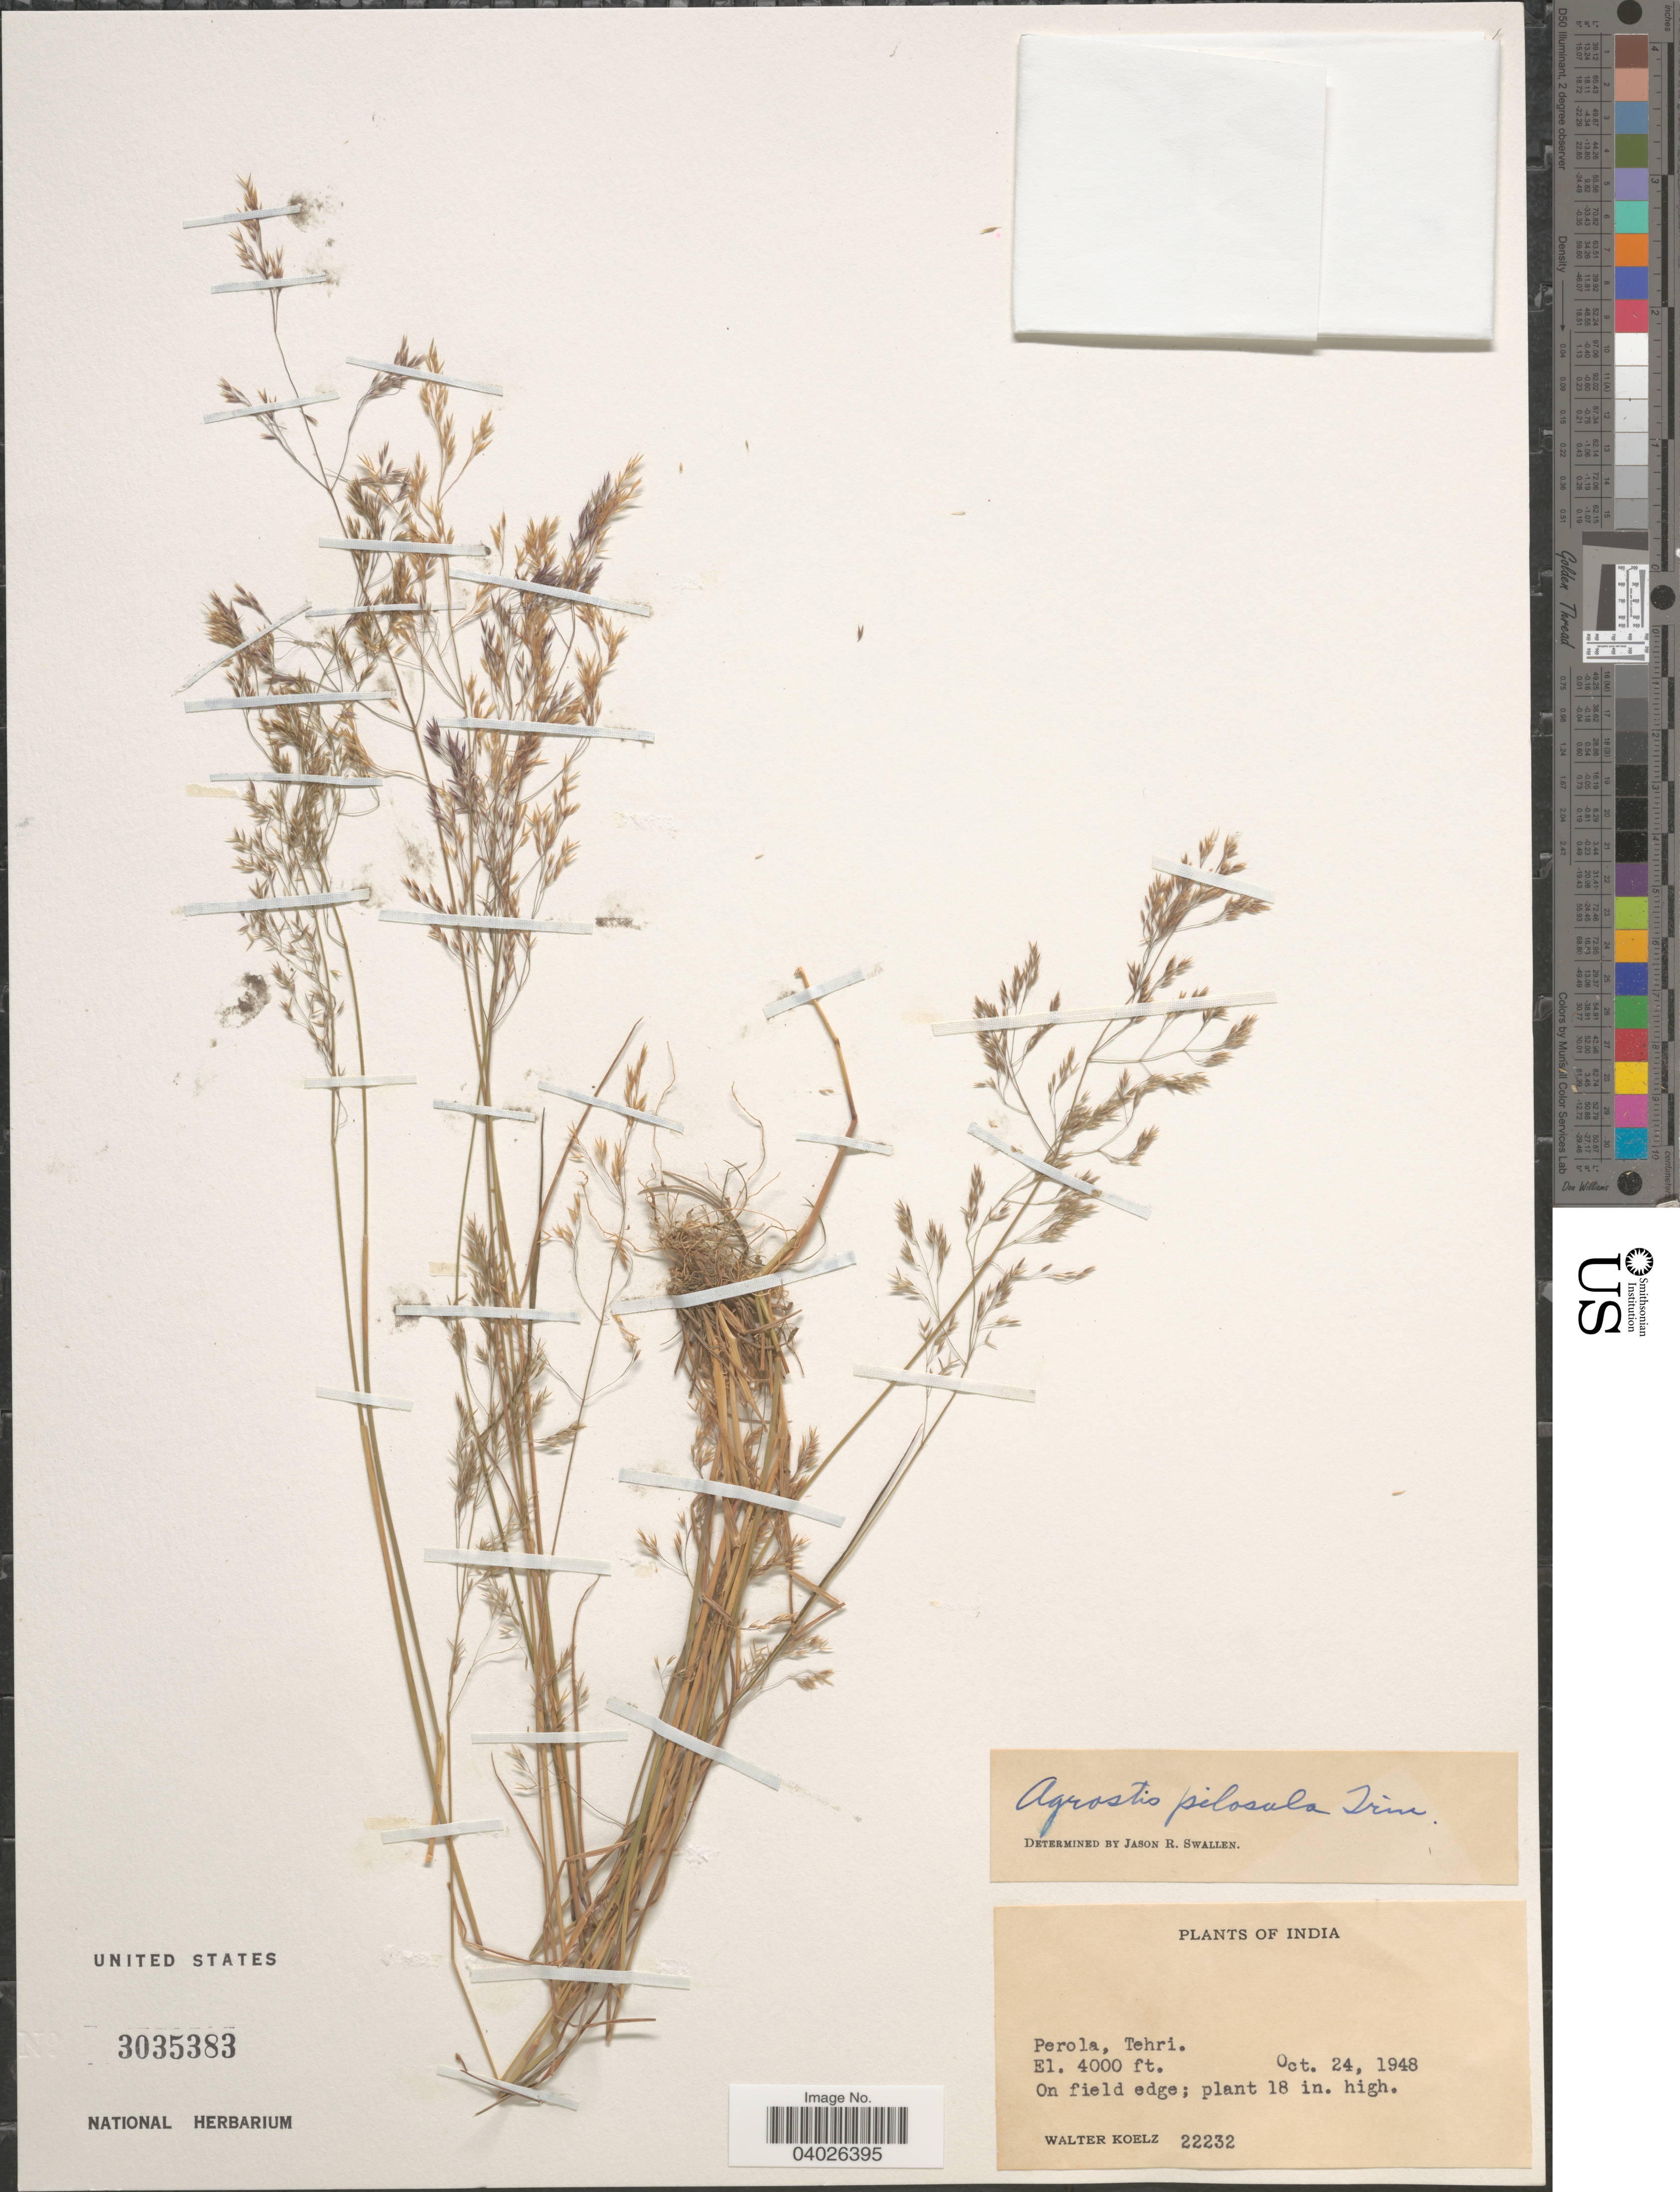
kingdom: Plantae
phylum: Tracheophyta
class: Liliopsida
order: Poales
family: Poaceae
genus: Agrostis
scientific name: Agrostis pilosula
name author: Trin.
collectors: W. N. Koelz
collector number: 22232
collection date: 1948-10-24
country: India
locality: Perola, Tehri.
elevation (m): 1219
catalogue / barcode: US 3035383